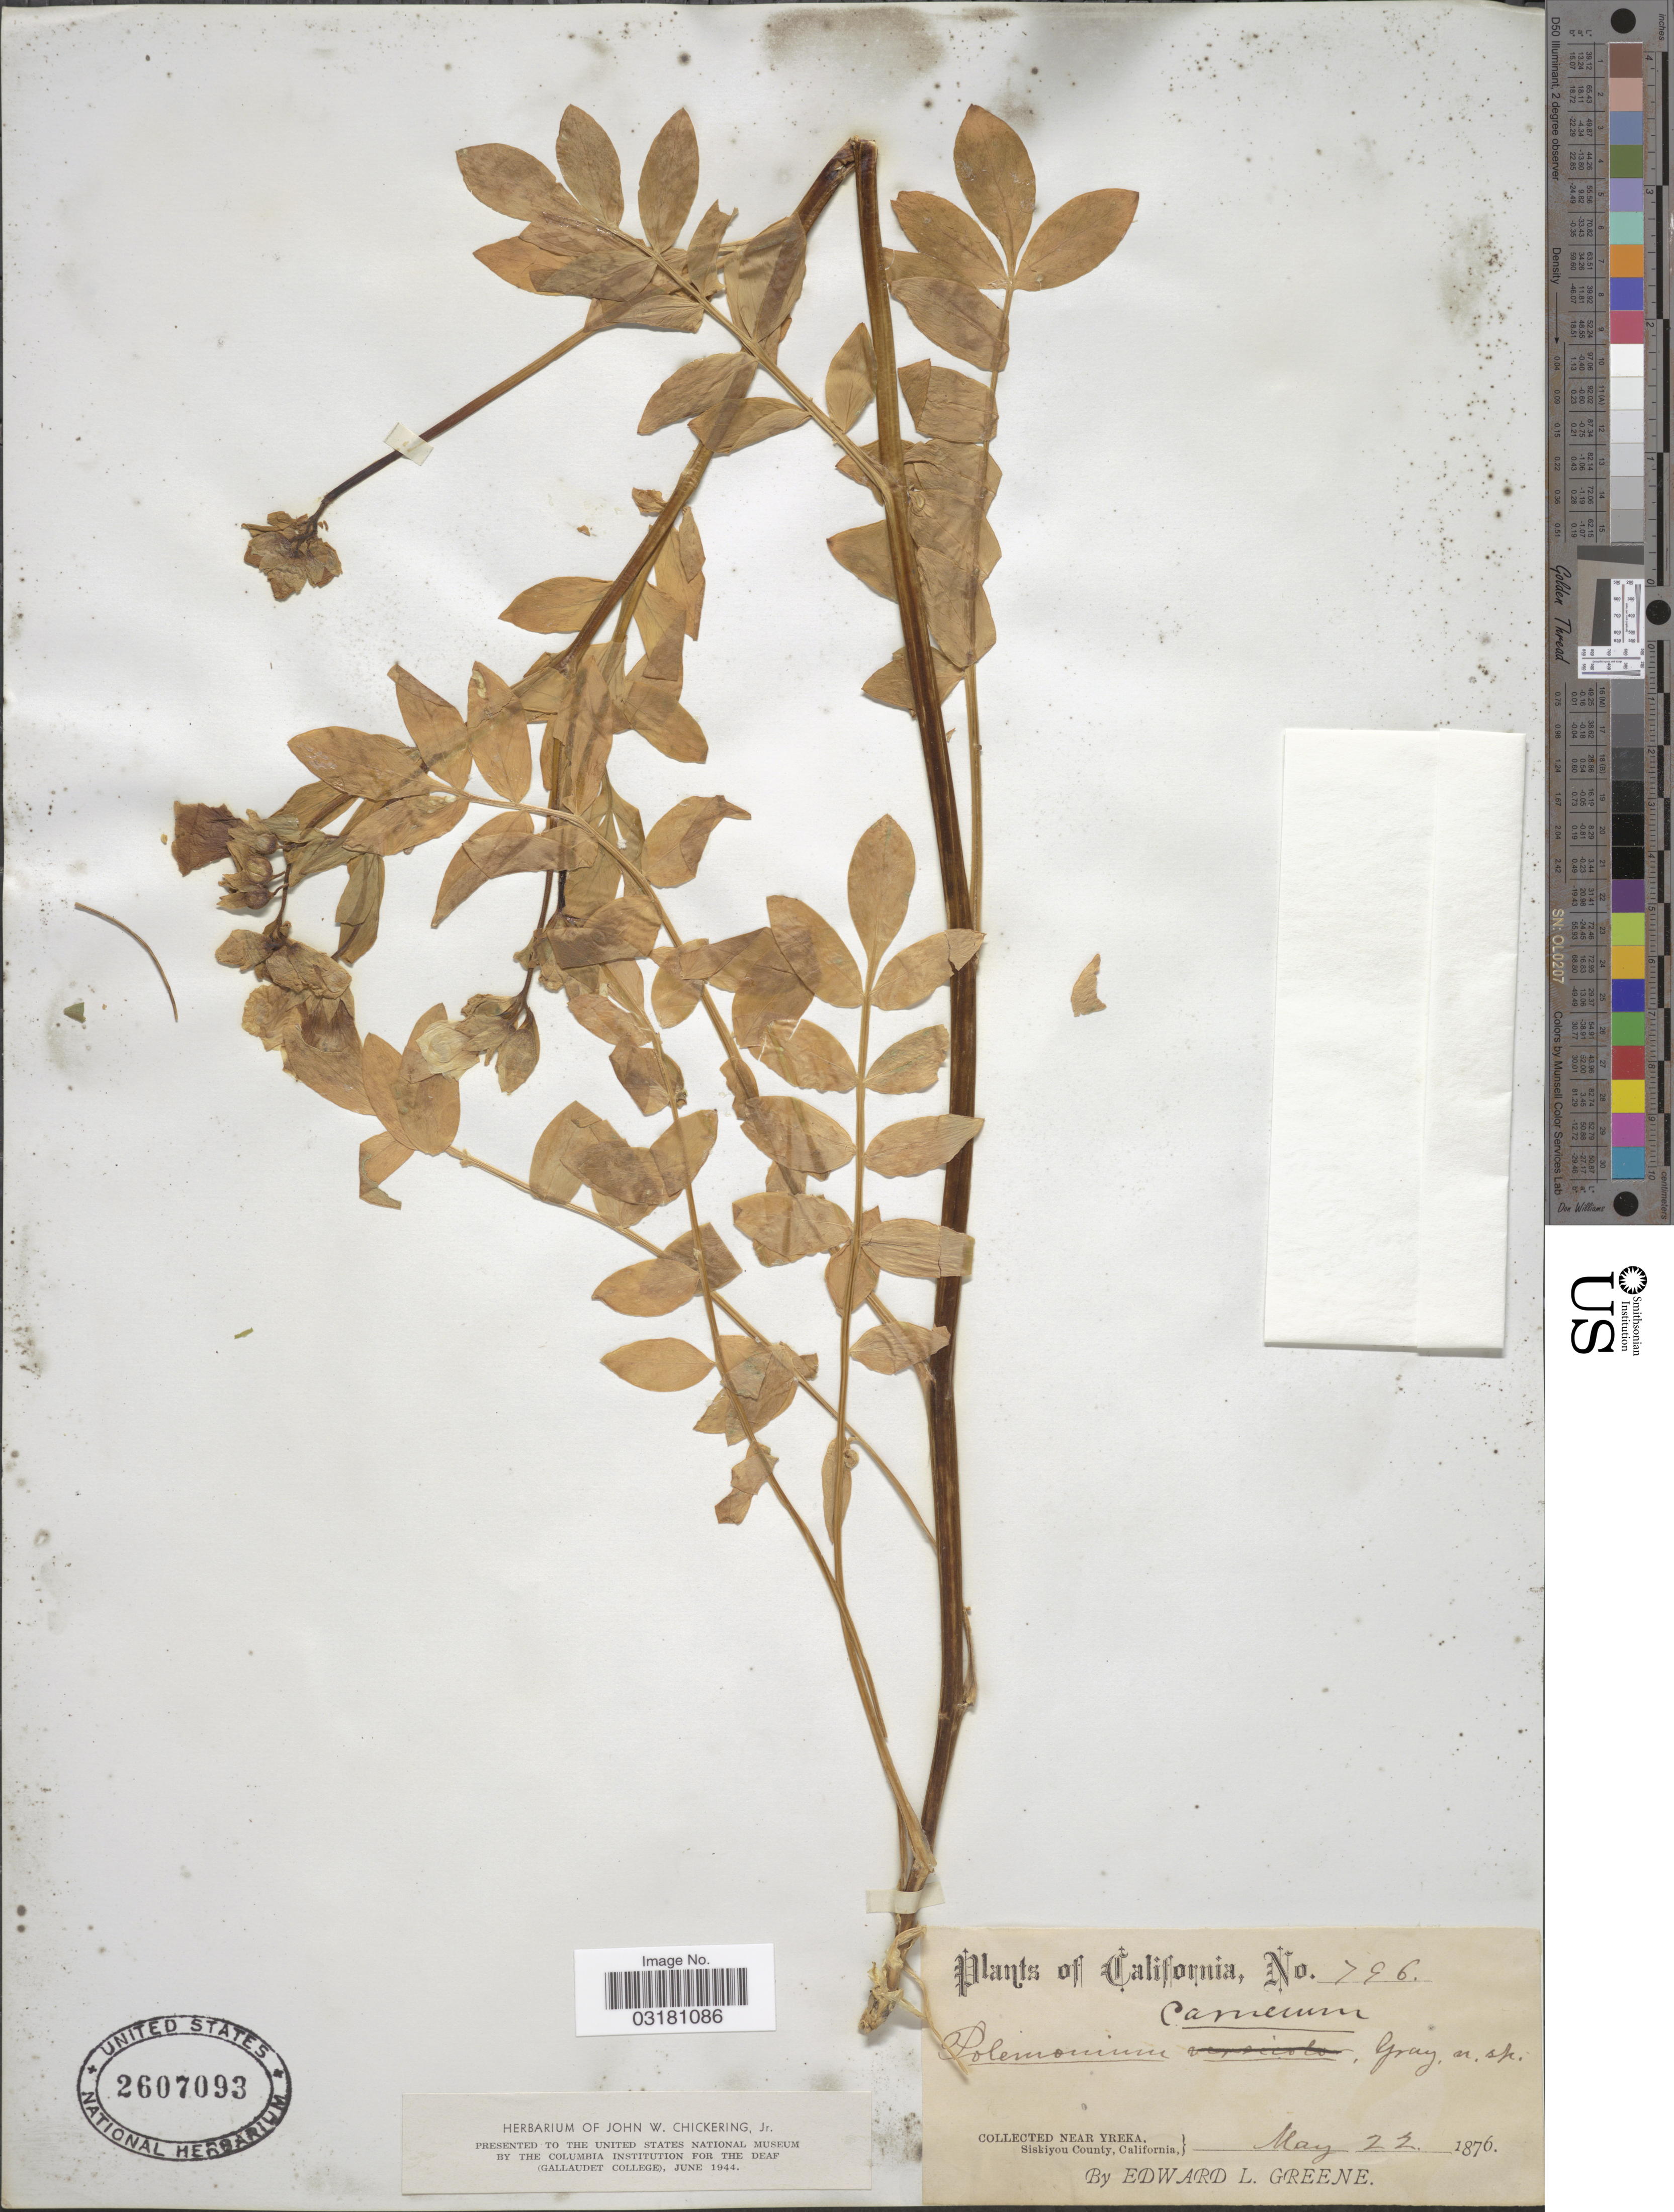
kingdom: Plantae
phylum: Tracheophyta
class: Magnoliopsida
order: Ericales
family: Polemoniaceae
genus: Polemonium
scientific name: Polemonium carneum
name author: A. Gray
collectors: E. L. Greene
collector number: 796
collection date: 1876-05-22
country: United States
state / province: California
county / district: Siskiyou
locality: Near Yreka. Siskiyou County.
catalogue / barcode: US 2607093